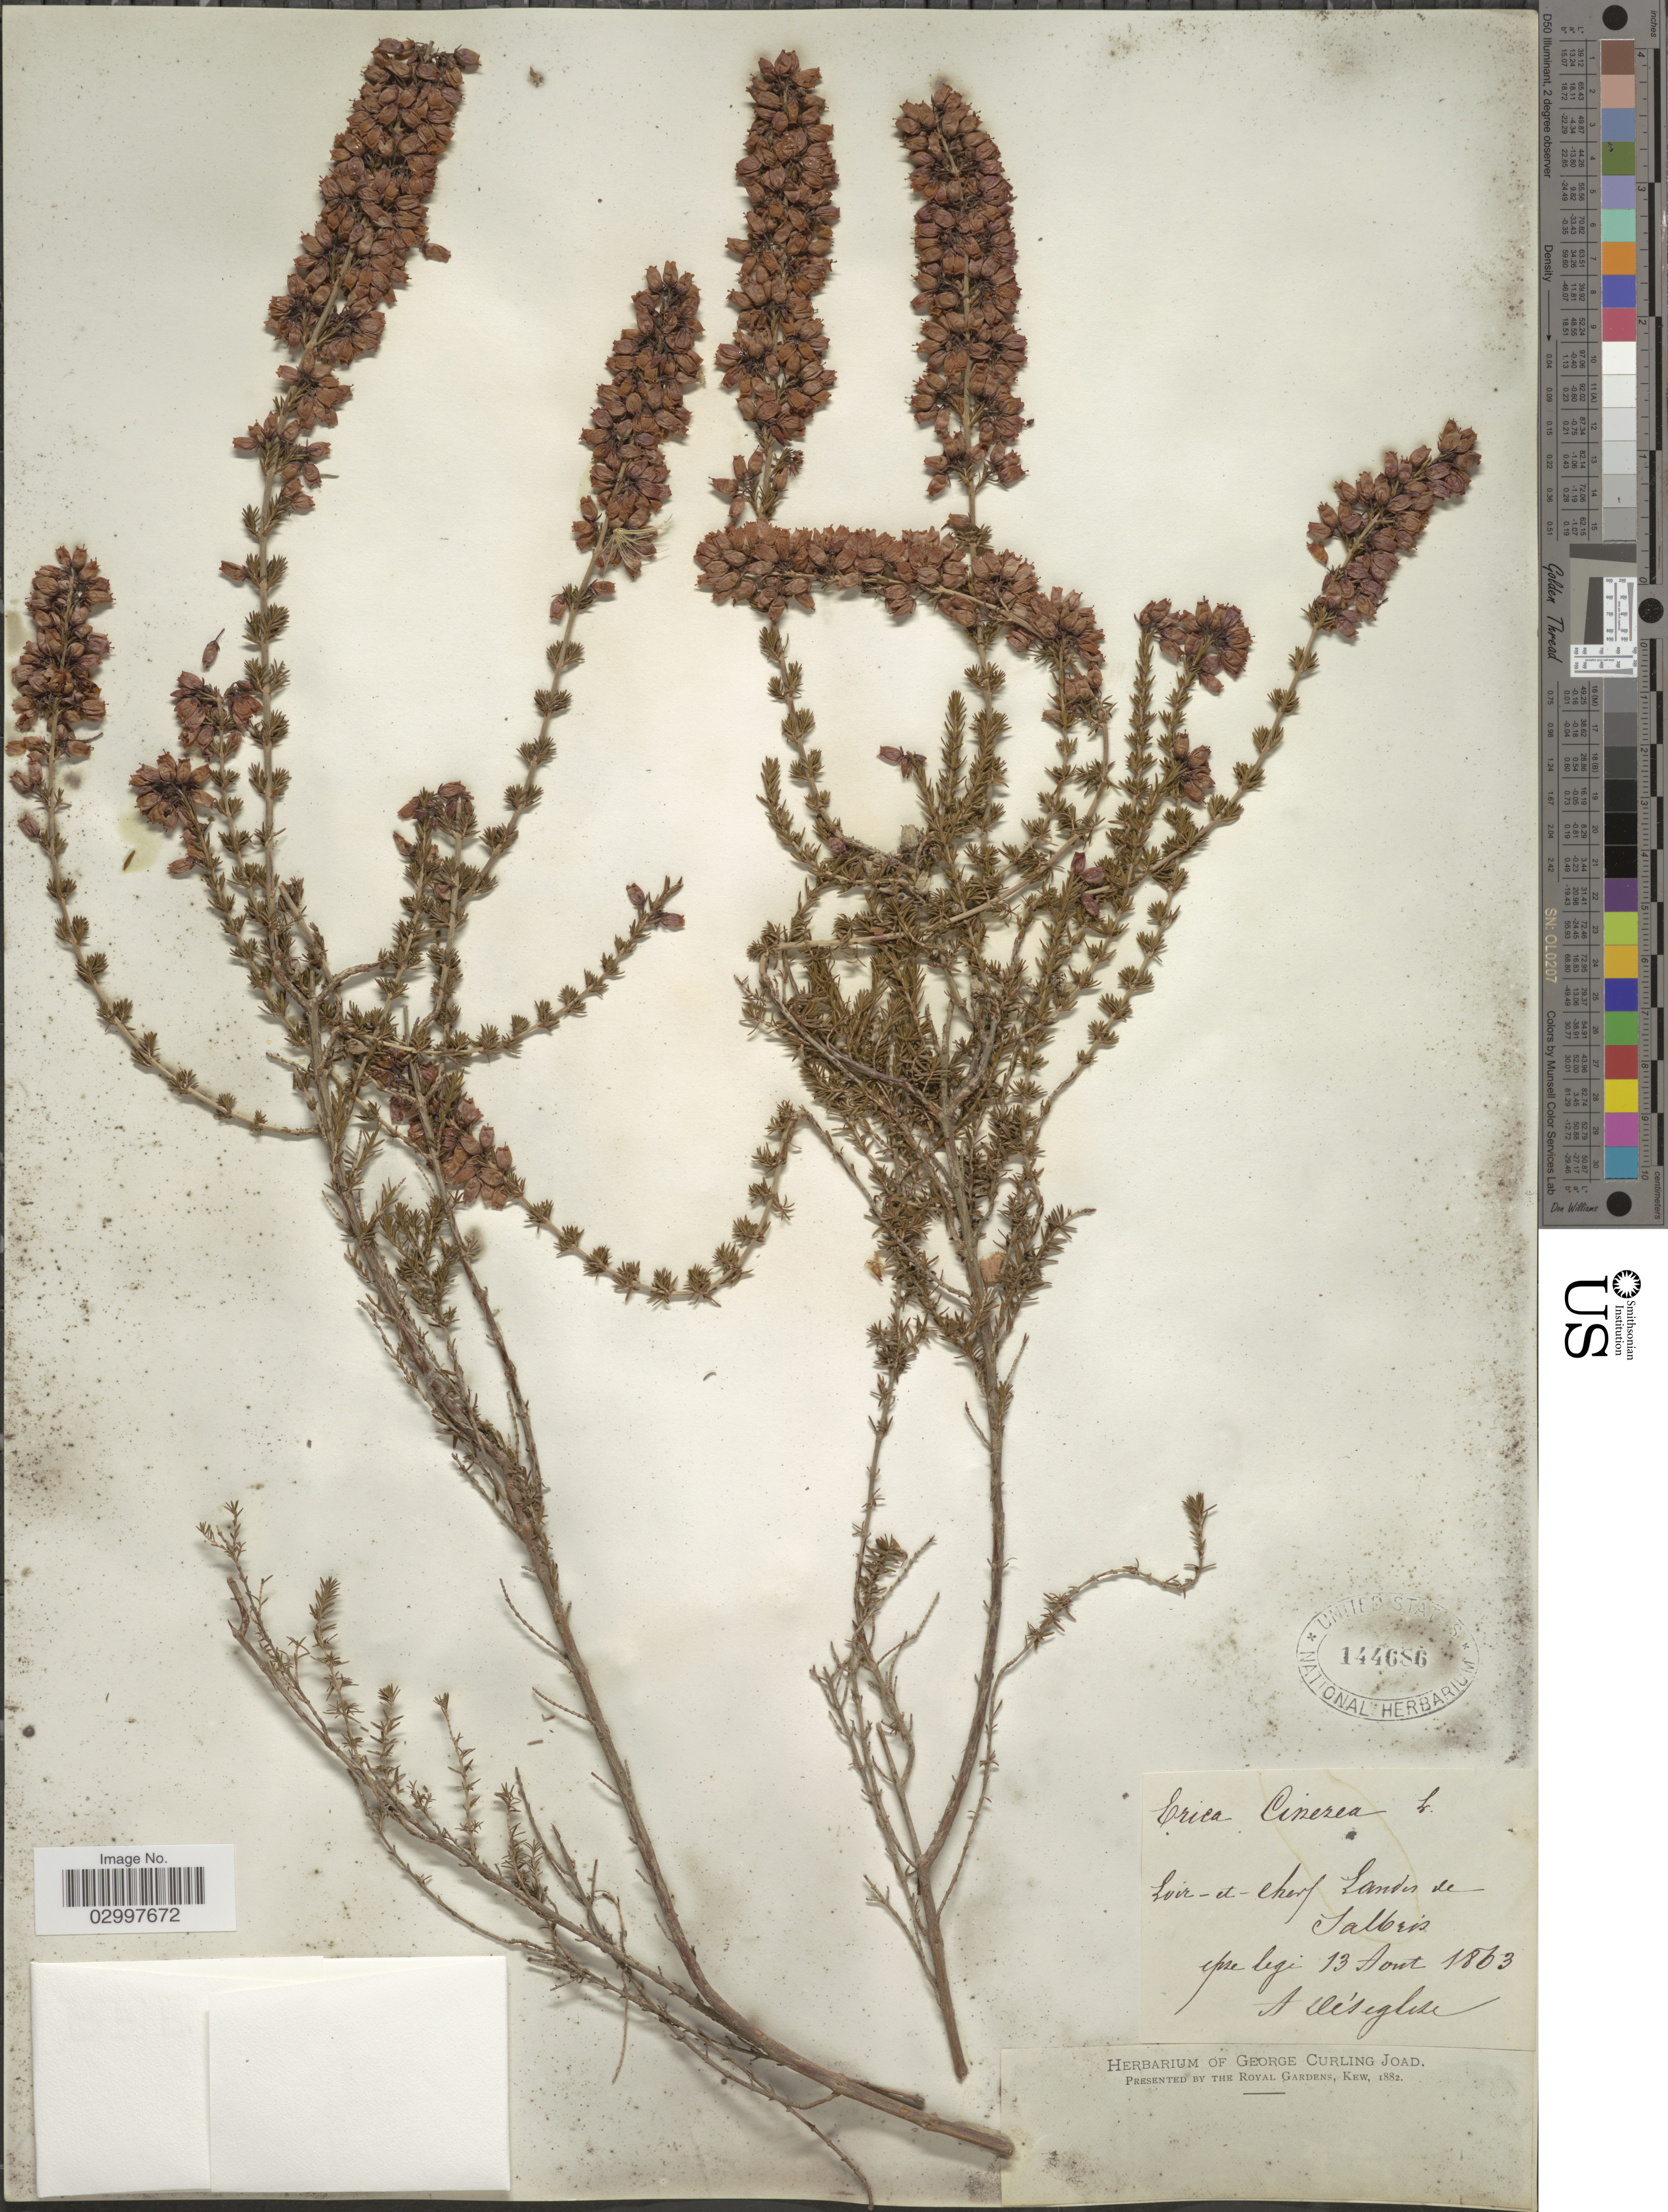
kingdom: Plantae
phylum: Tracheophyta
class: Magnoliopsida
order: Ericales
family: Ericaceae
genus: Erica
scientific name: Erica cinerea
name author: L.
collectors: A. Deseglise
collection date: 1863-08-13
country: France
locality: Loir-et-cherf Landes de Salbris.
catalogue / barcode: US 144686